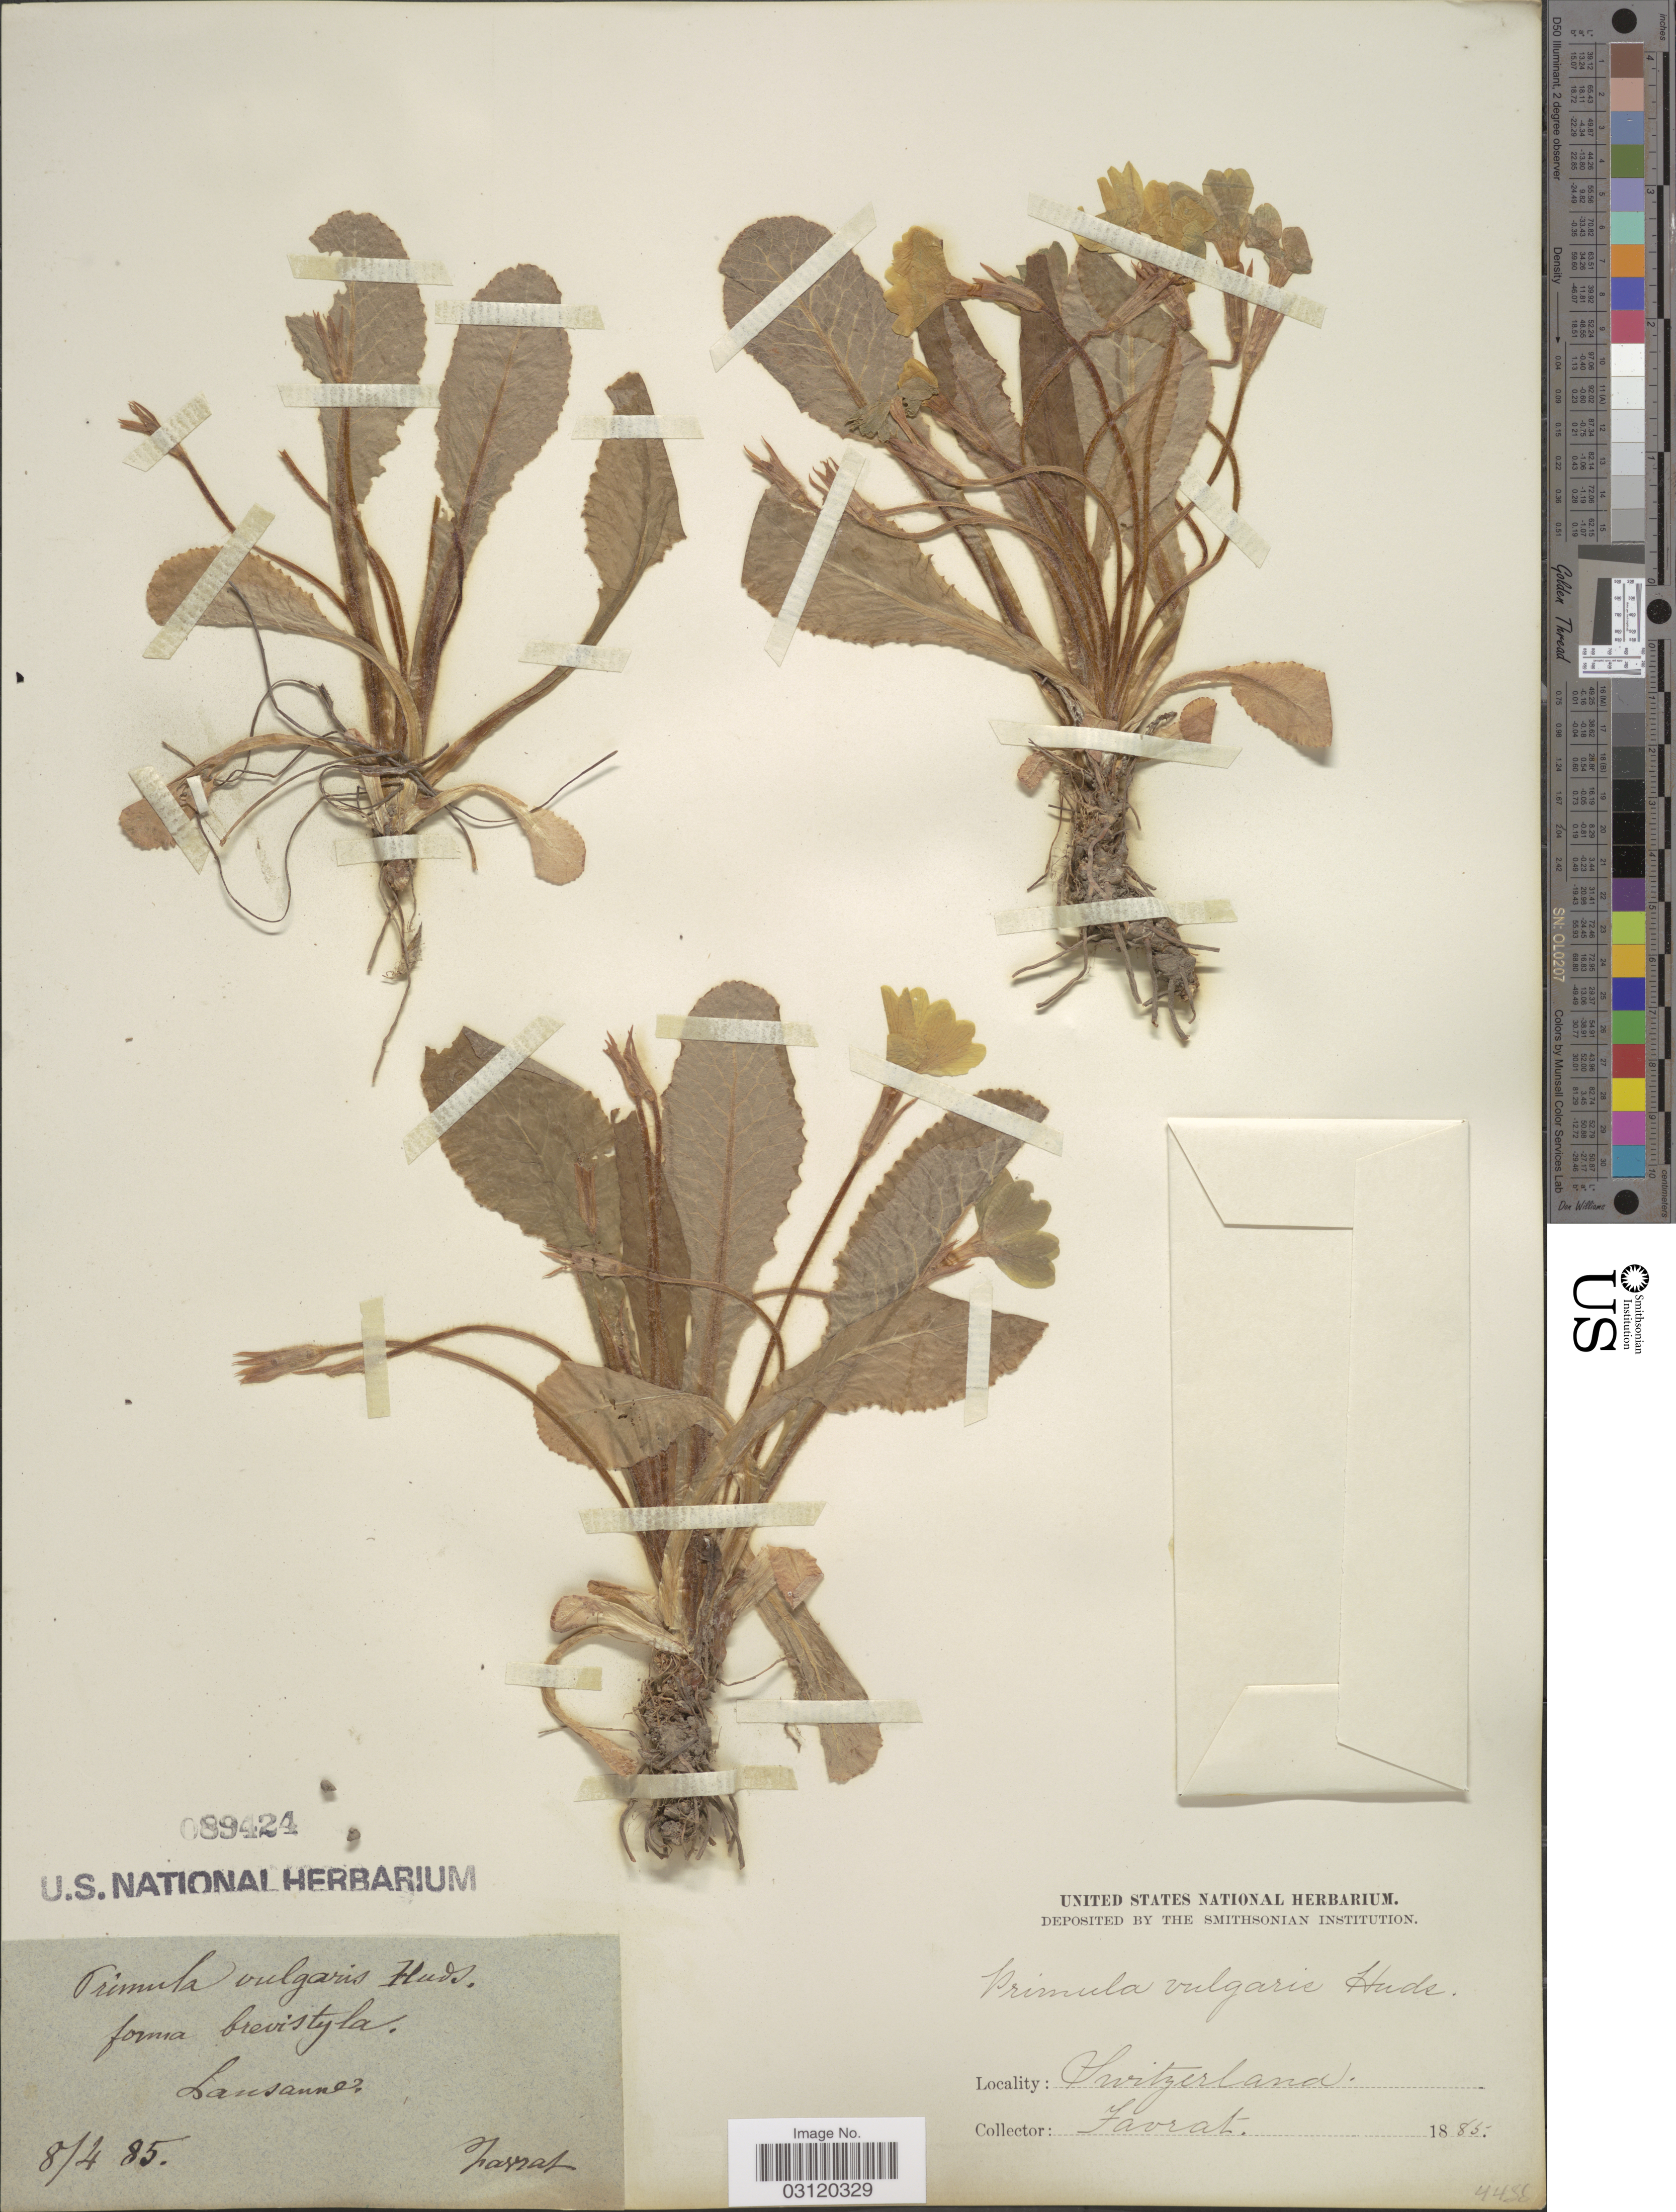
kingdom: Plantae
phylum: Tracheophyta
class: Magnoliopsida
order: Ericales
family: Primulaceae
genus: Primula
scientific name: Primula vulgaris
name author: Huds.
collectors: L. Favrat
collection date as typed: Transcribed d/m/y: 8/4/85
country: Switzerland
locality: Lausanne.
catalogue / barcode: US 89424